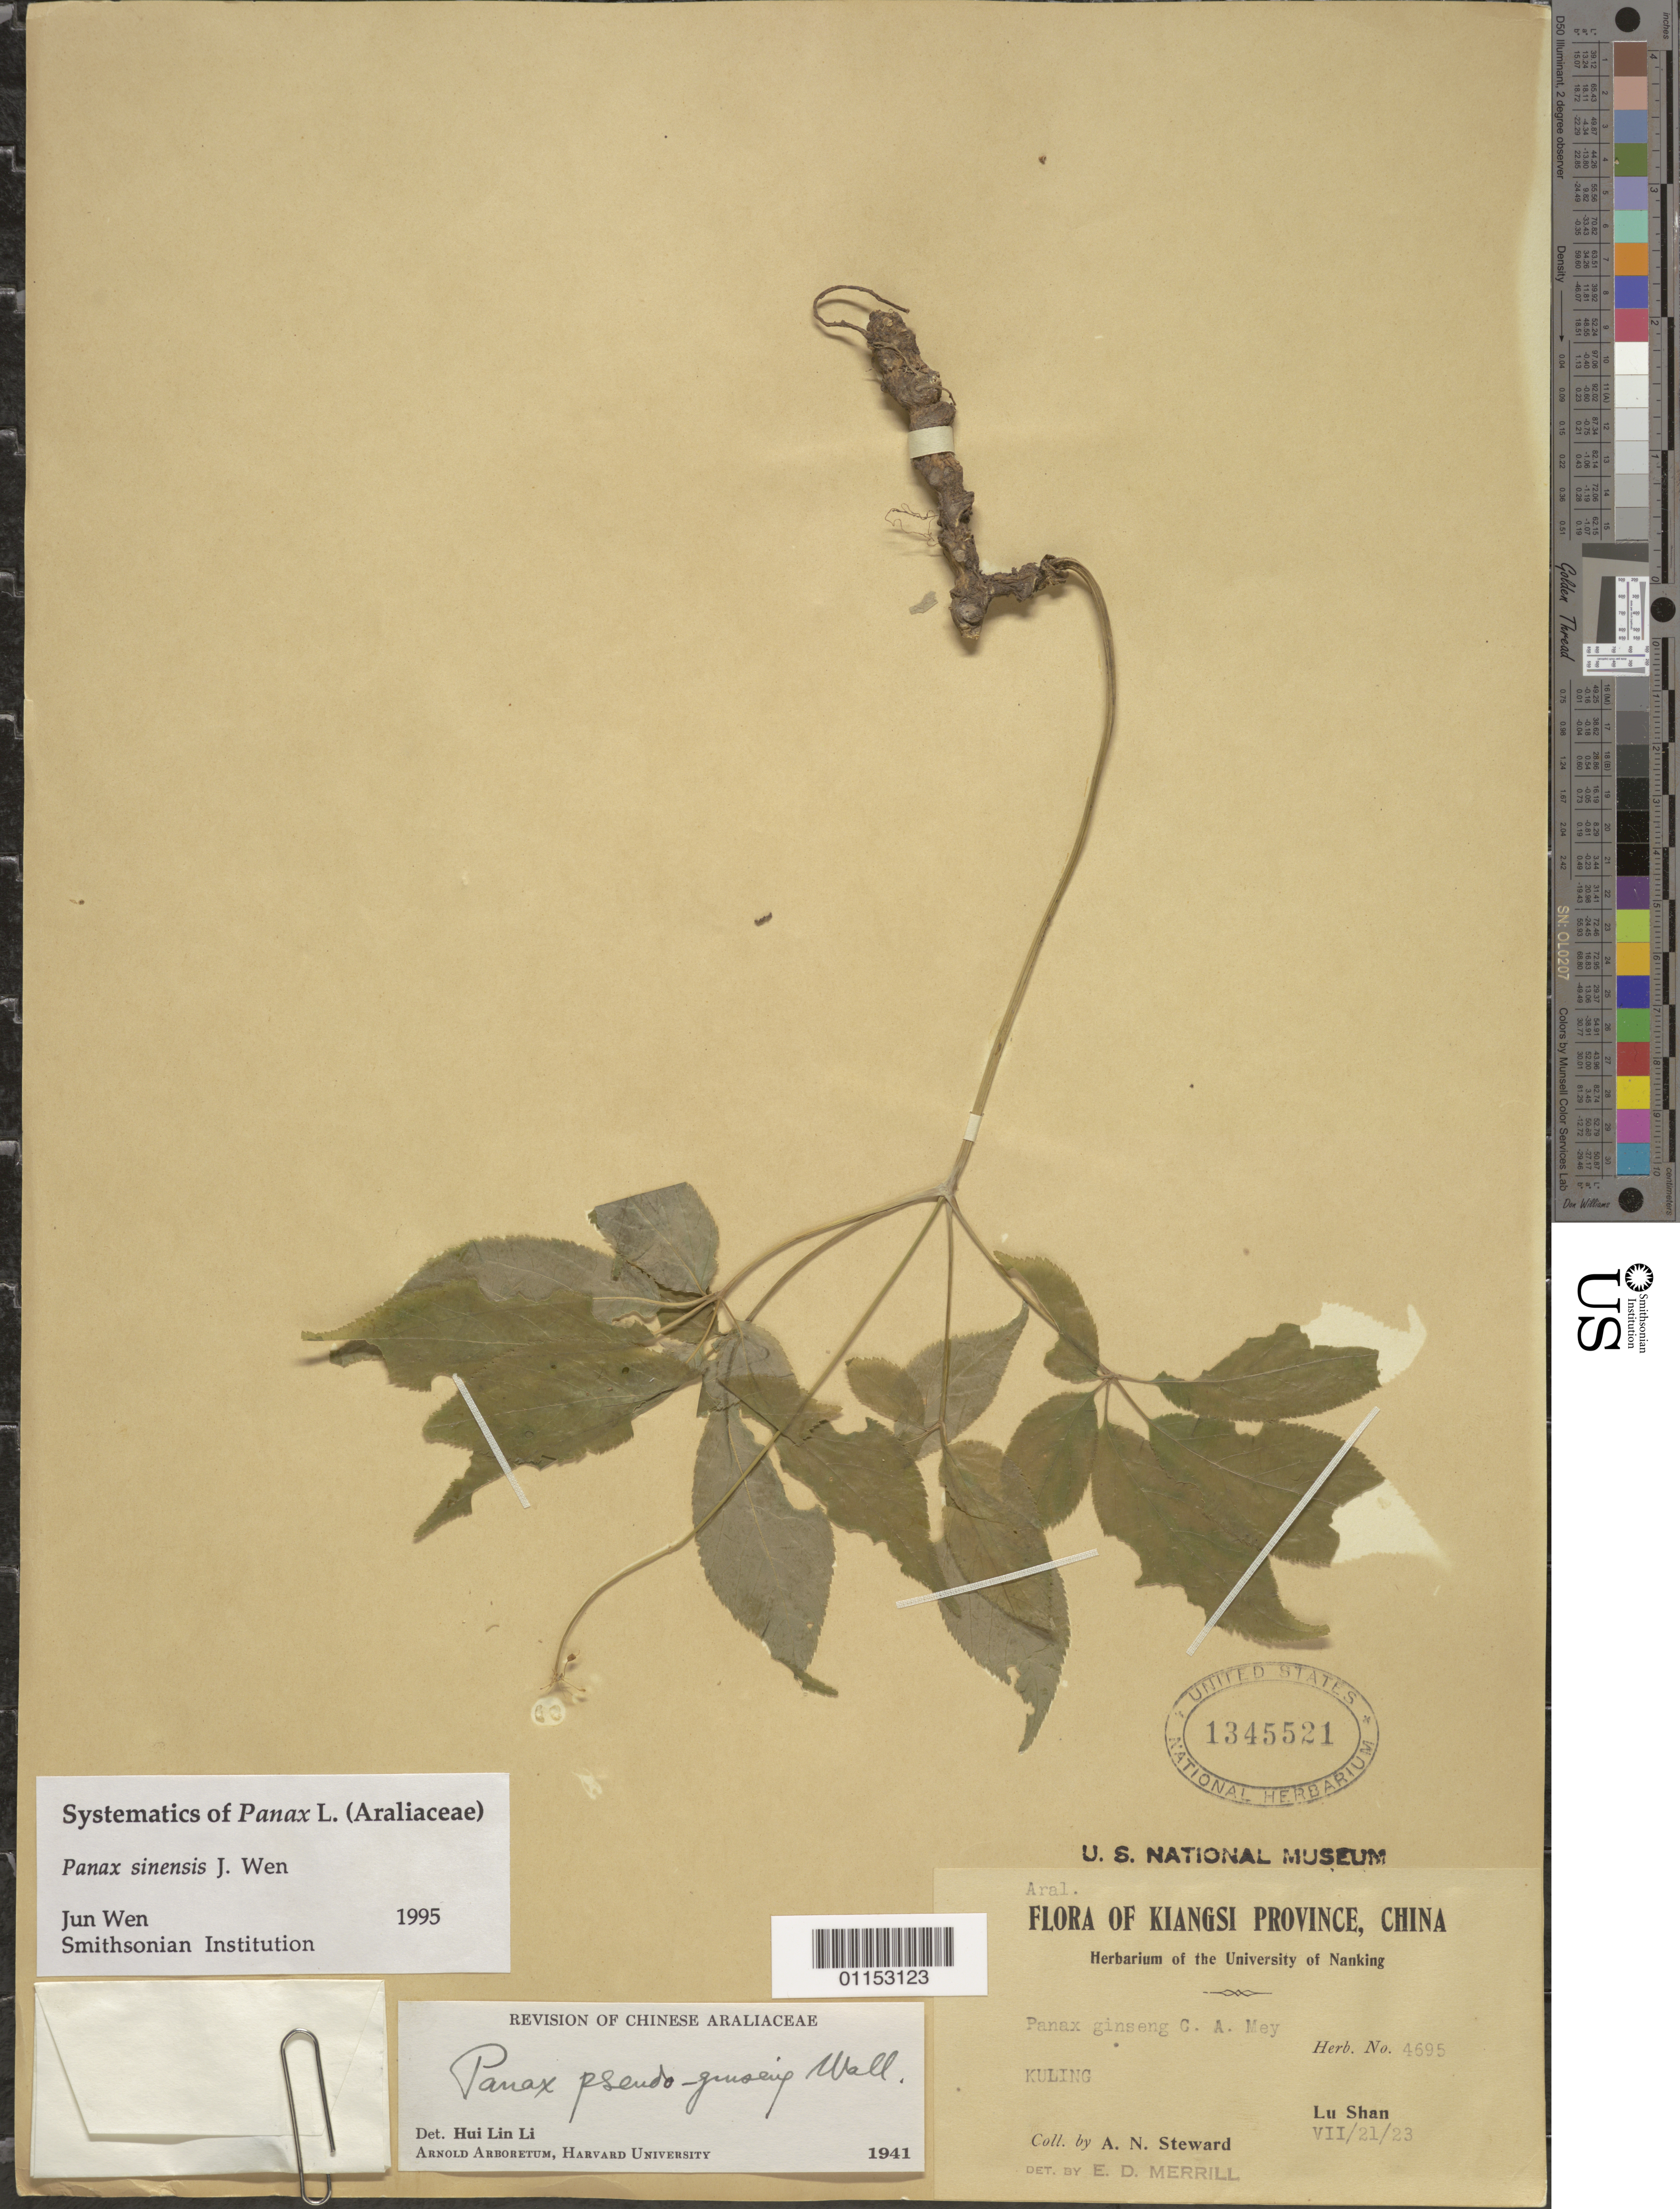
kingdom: Plantae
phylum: Tracheophyta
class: Magnoliopsida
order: Apiales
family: Araliaceae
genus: Panax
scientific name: Panax sinensis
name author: J. Wen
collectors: A. N. Steward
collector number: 4695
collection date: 1923-07-21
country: China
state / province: Jiangxi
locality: Kuling. Lu Shan.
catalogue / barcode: US 1345521